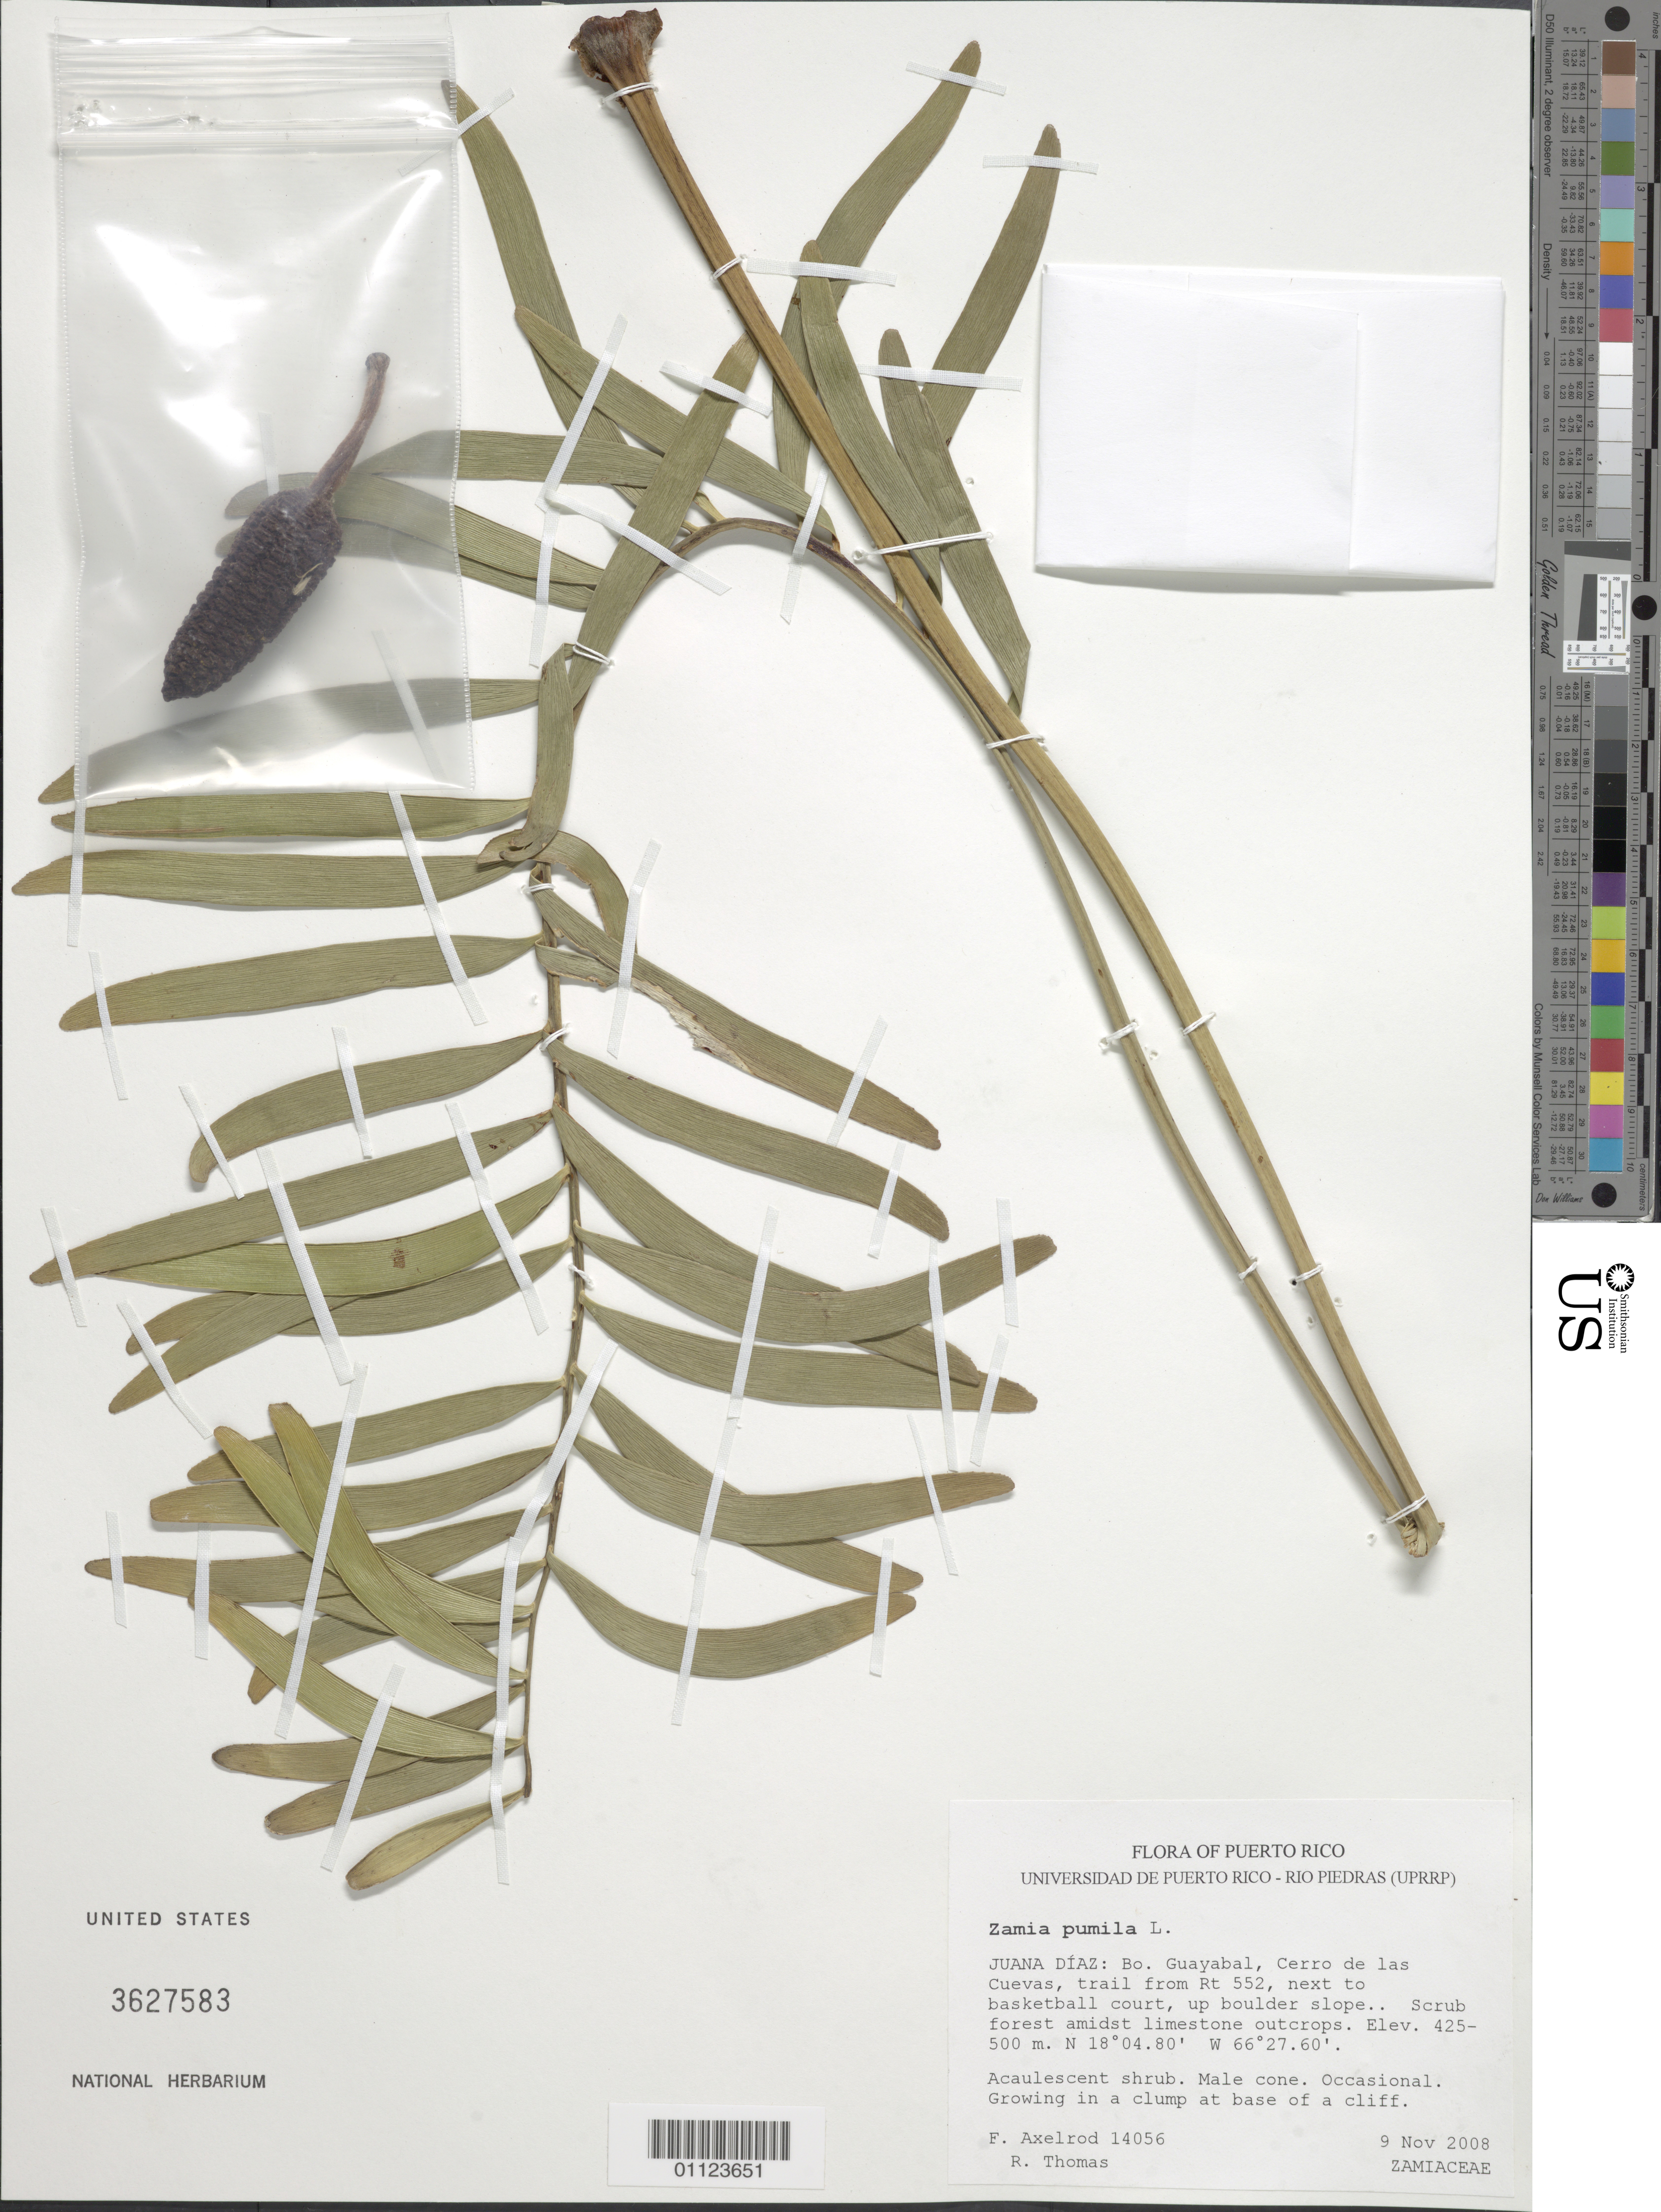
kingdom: Plantae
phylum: Tracheophyta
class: Cycadopsida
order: Cycadales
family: Zamiaceae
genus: Zamia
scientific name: Zamia pumila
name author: L.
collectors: F. S. Axelrod & R. Thomas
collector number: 14056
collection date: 2008-11-09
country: Puerto Rico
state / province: Juana Díaz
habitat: Scrub forest amidst limestone outcrops; at base of cliff.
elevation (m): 425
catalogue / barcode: US 3627583